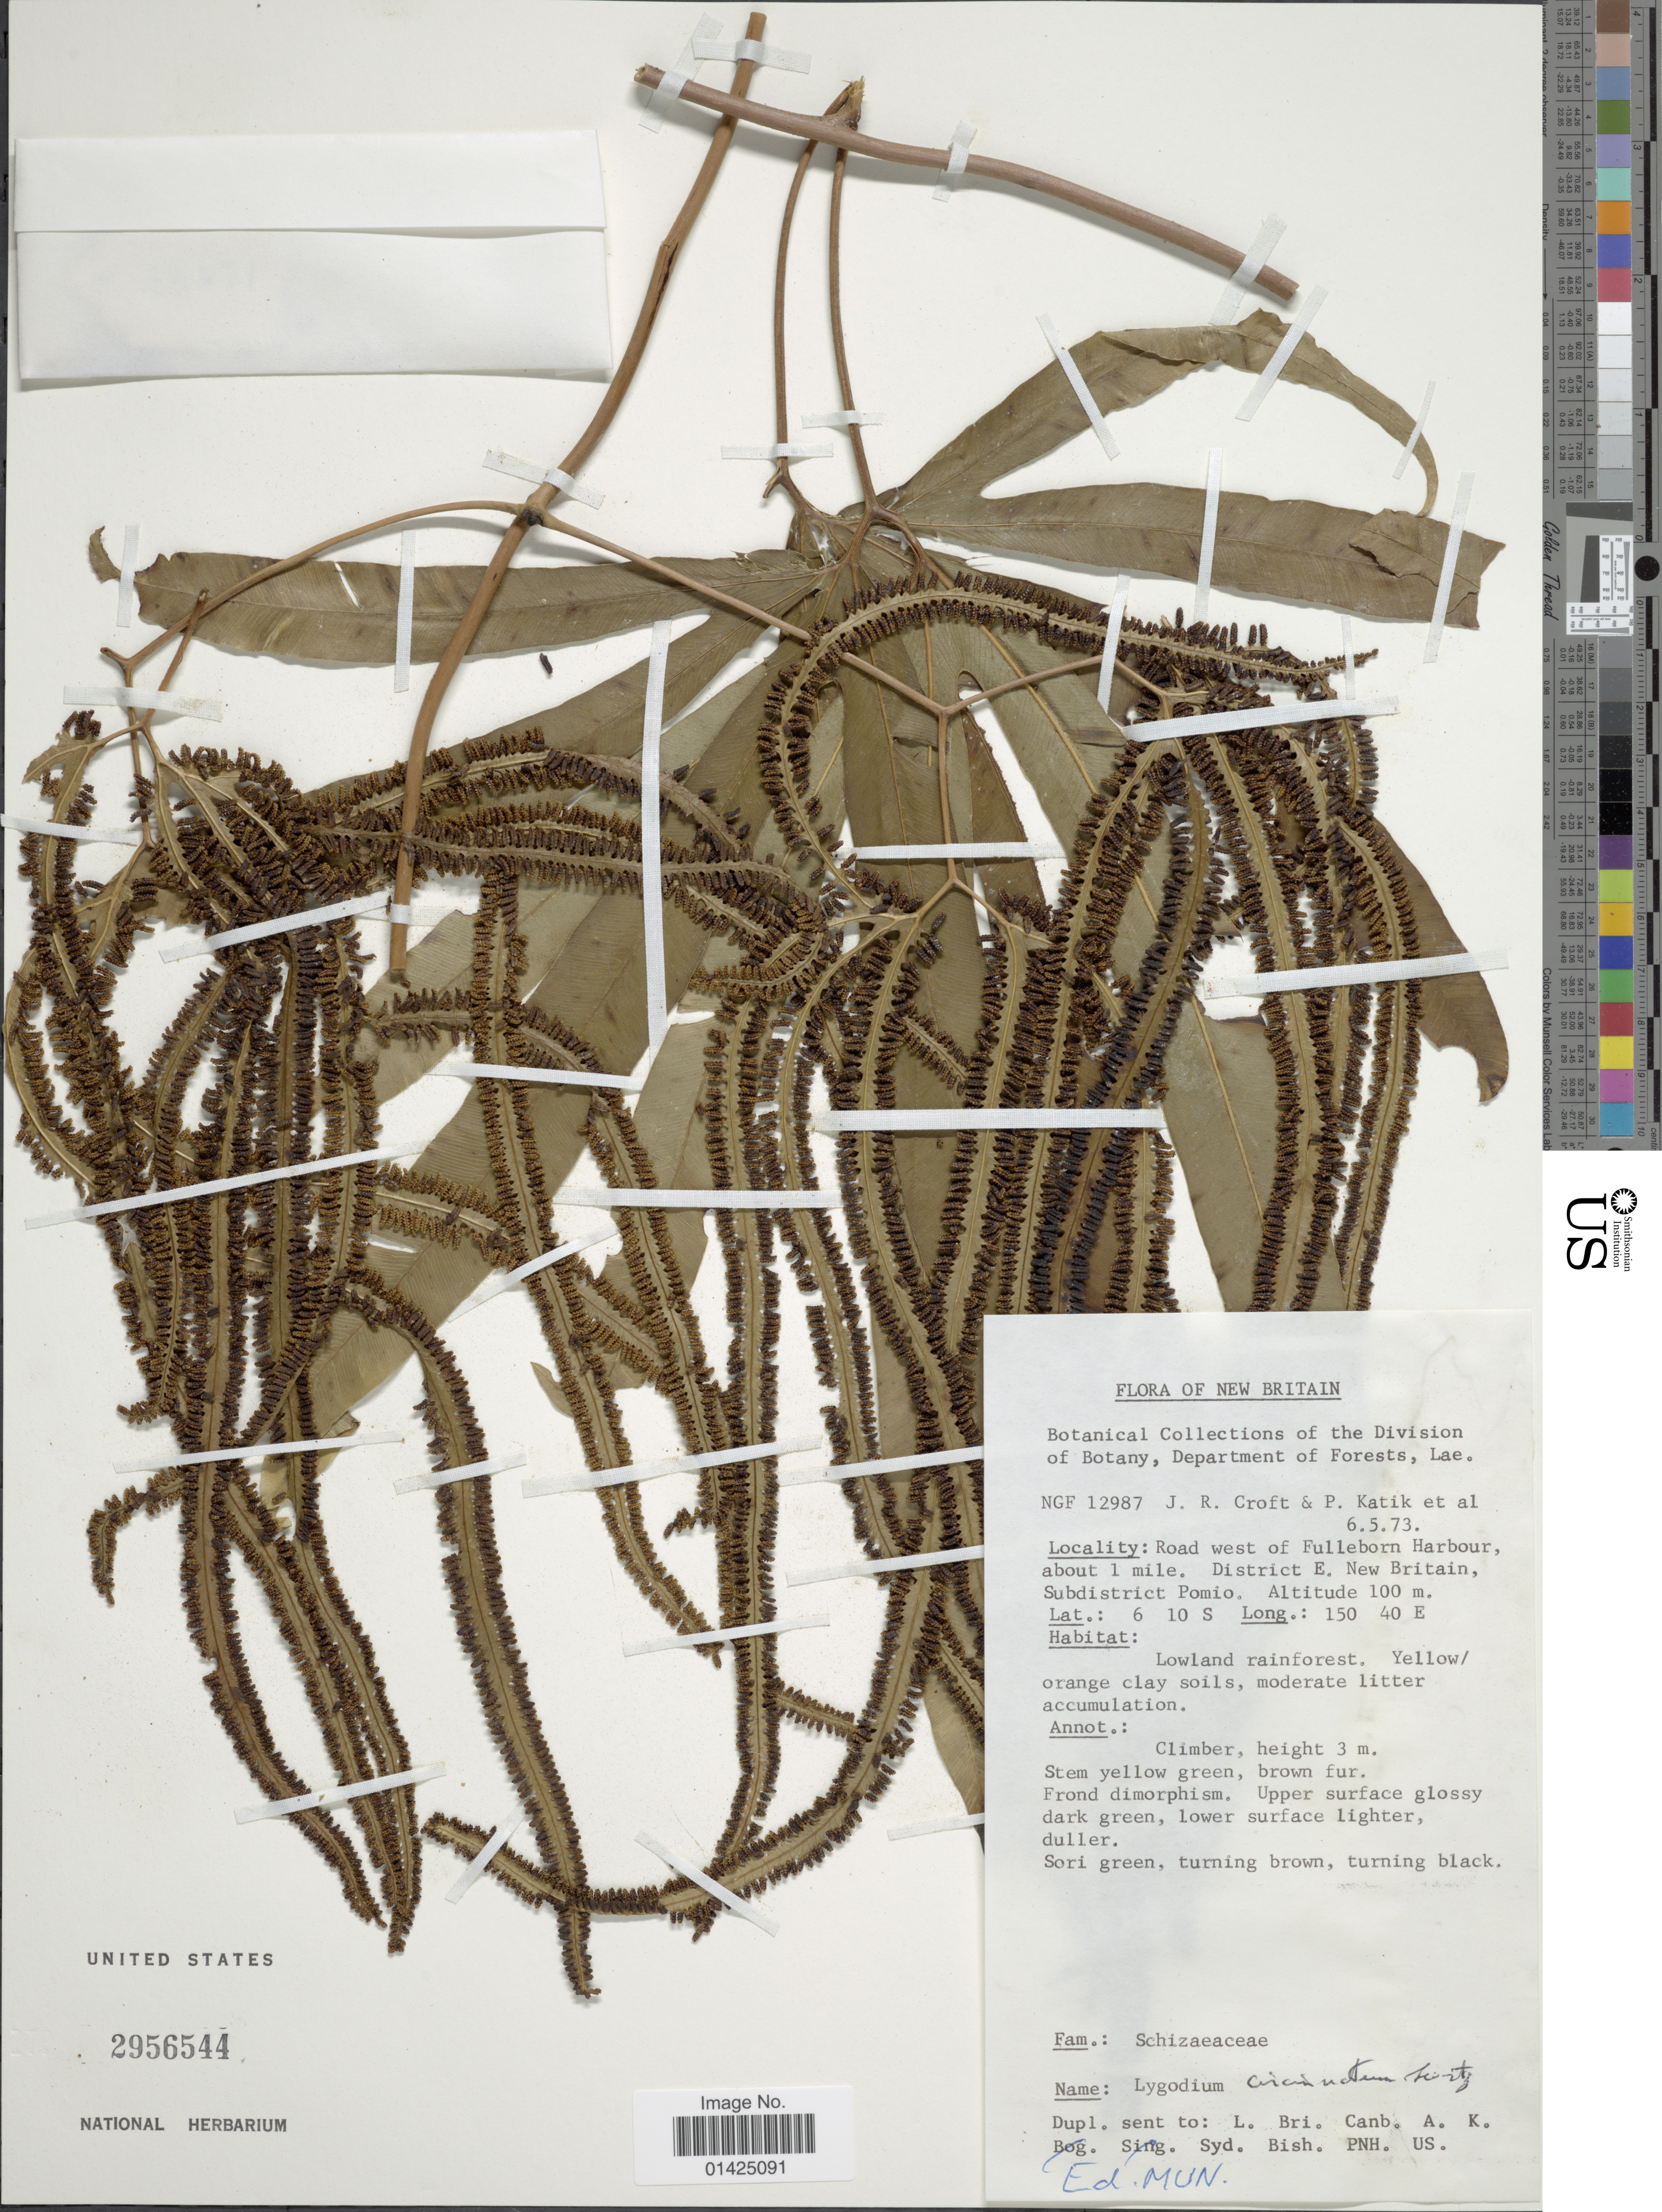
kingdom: Plantae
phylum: Tracheophyta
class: Polypodiopsida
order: Schizaeales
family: Lygodiaceae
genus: Lygodium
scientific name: Lygodium circinnatum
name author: (Burm. f.) Sw.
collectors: J. Croft, P. Katik & et al.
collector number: NGF 12987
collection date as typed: Transcribed d/m/y: 6/5/73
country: Papua New Guinea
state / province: East New Britain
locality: Road west of Fulleborn Harbour, about 1 mile, District e. New Britain, Subdistrict Pomio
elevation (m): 100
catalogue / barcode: US 2956544